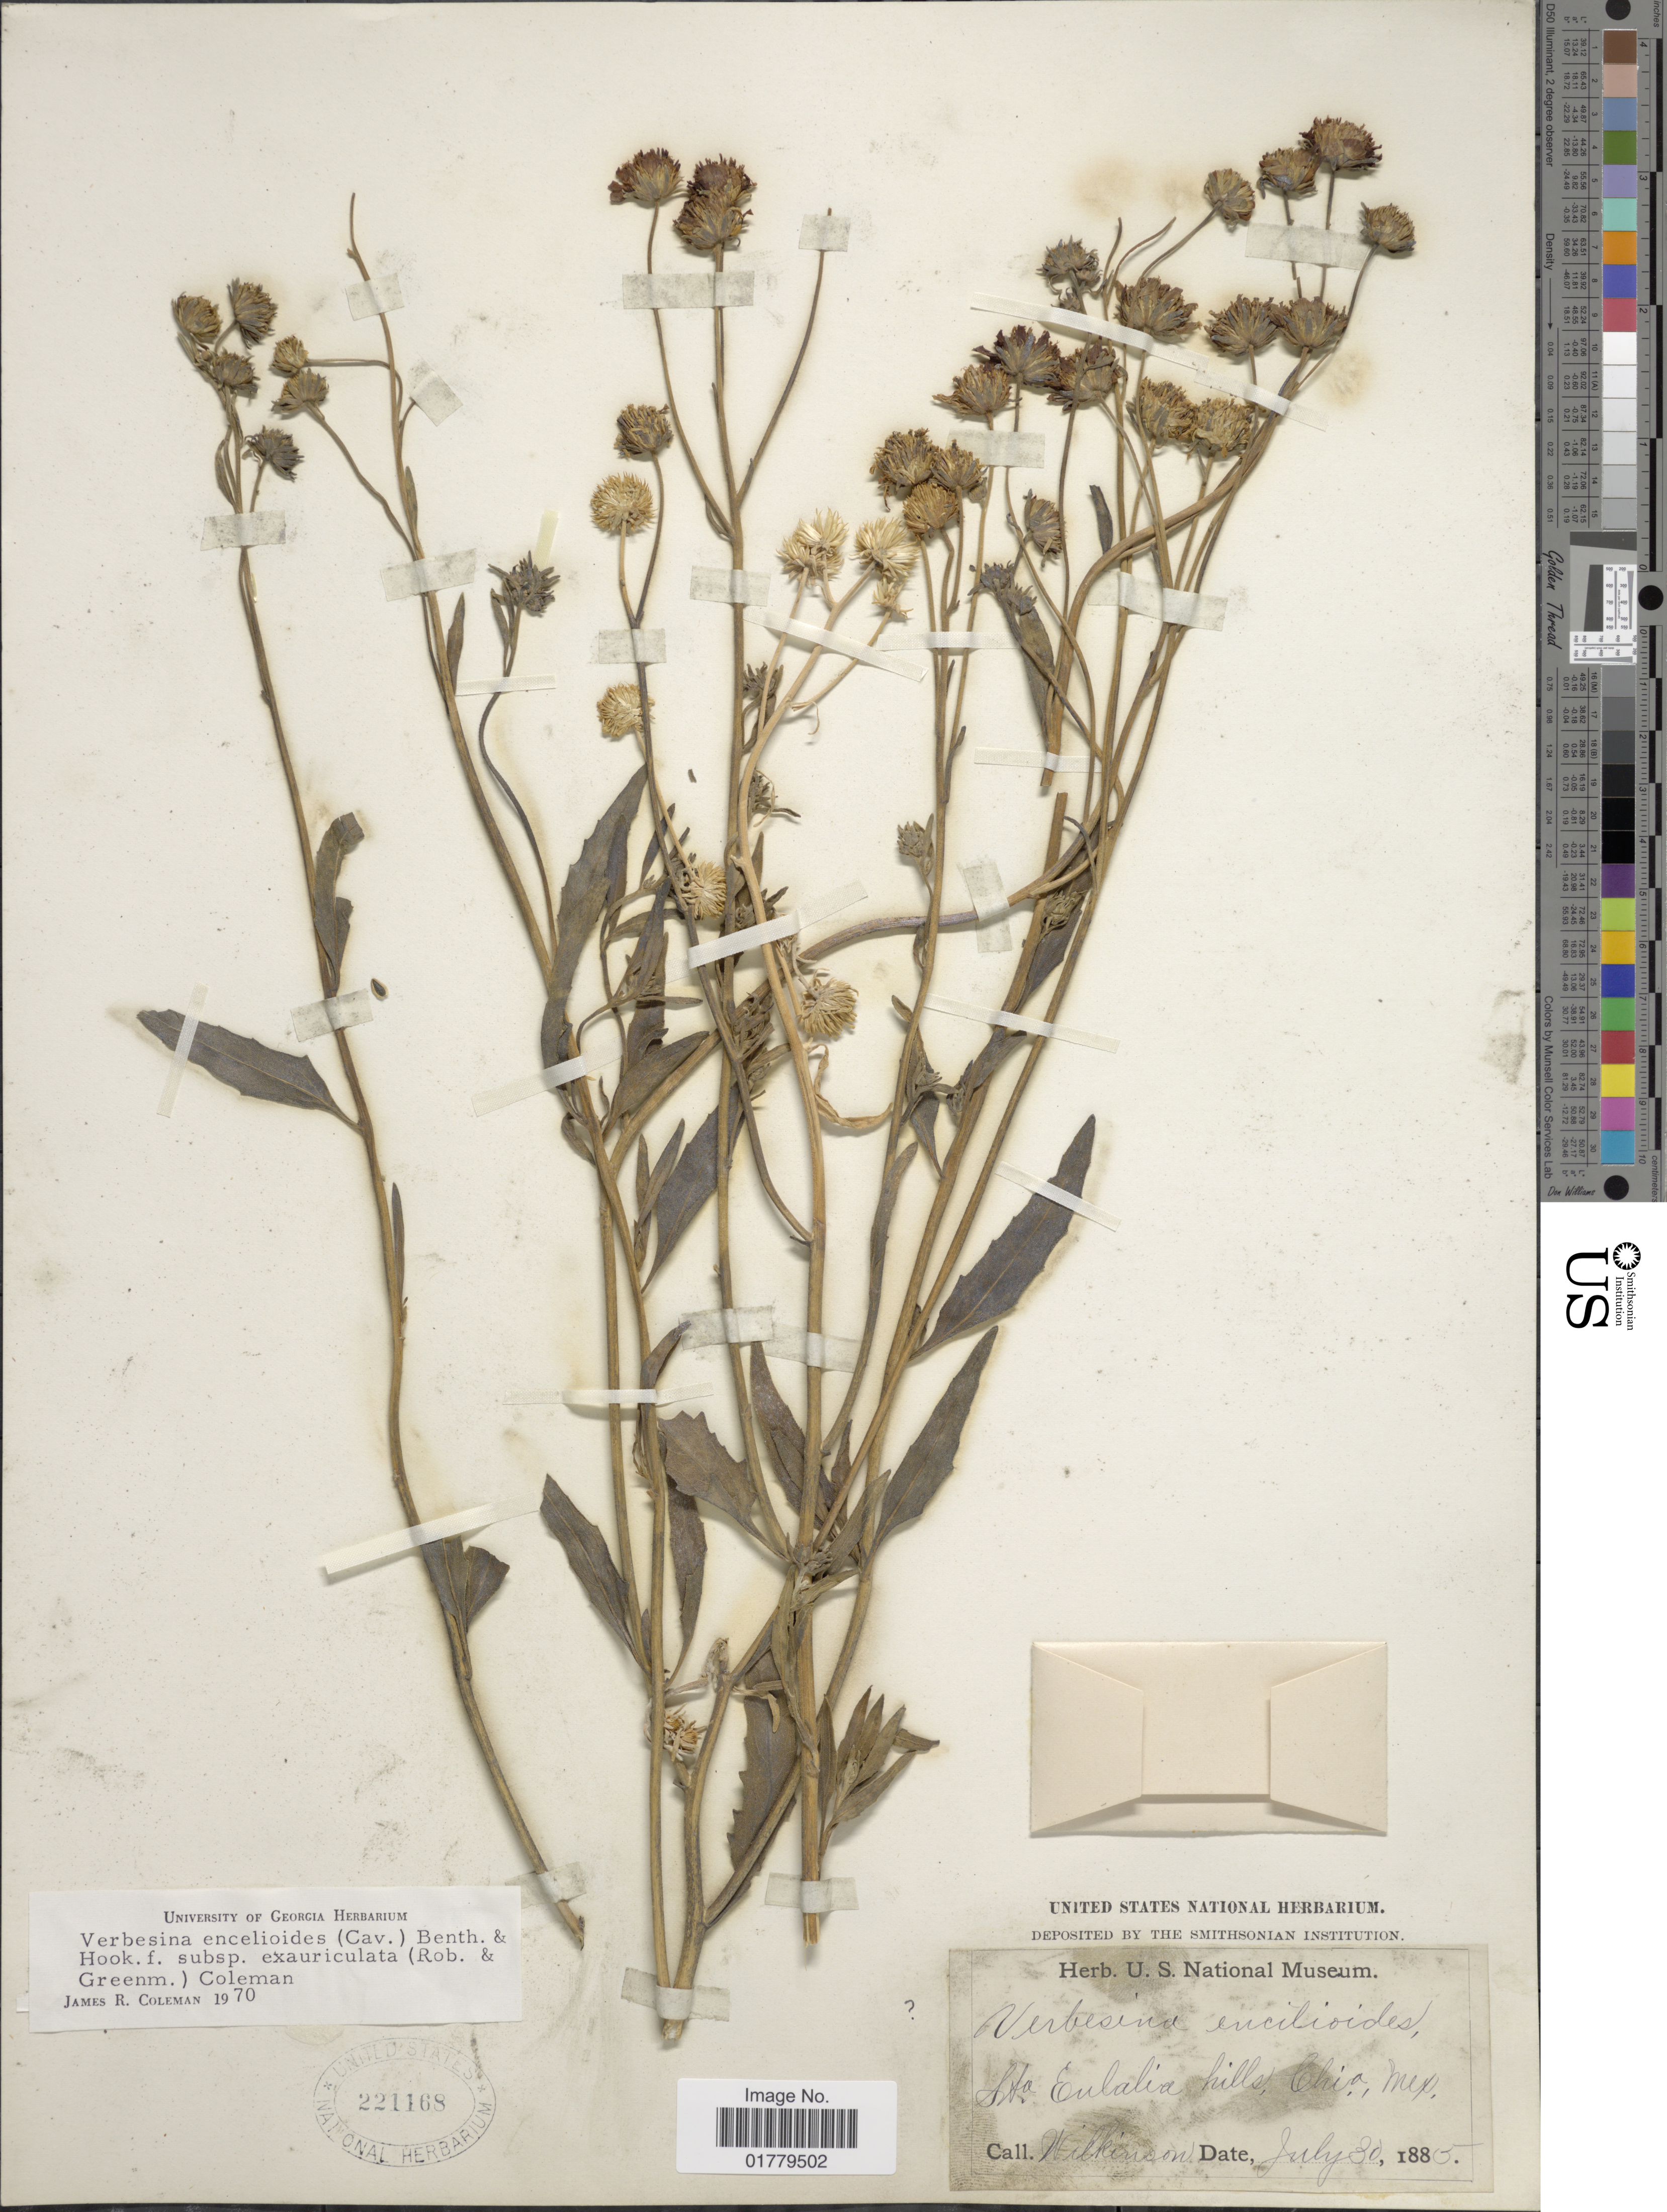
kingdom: Plantae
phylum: Tracheophyta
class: Magnoliopsida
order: Asterales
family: Asteraceae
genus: Verbesina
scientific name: Verbesina encelioides var. cana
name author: (B.L. Rob.) Greenm.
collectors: Wilkinson, --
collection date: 1885-07-30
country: Mexico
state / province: Chiapas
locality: Sto Eulalia hills, Chis., Mex.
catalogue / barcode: US 221168